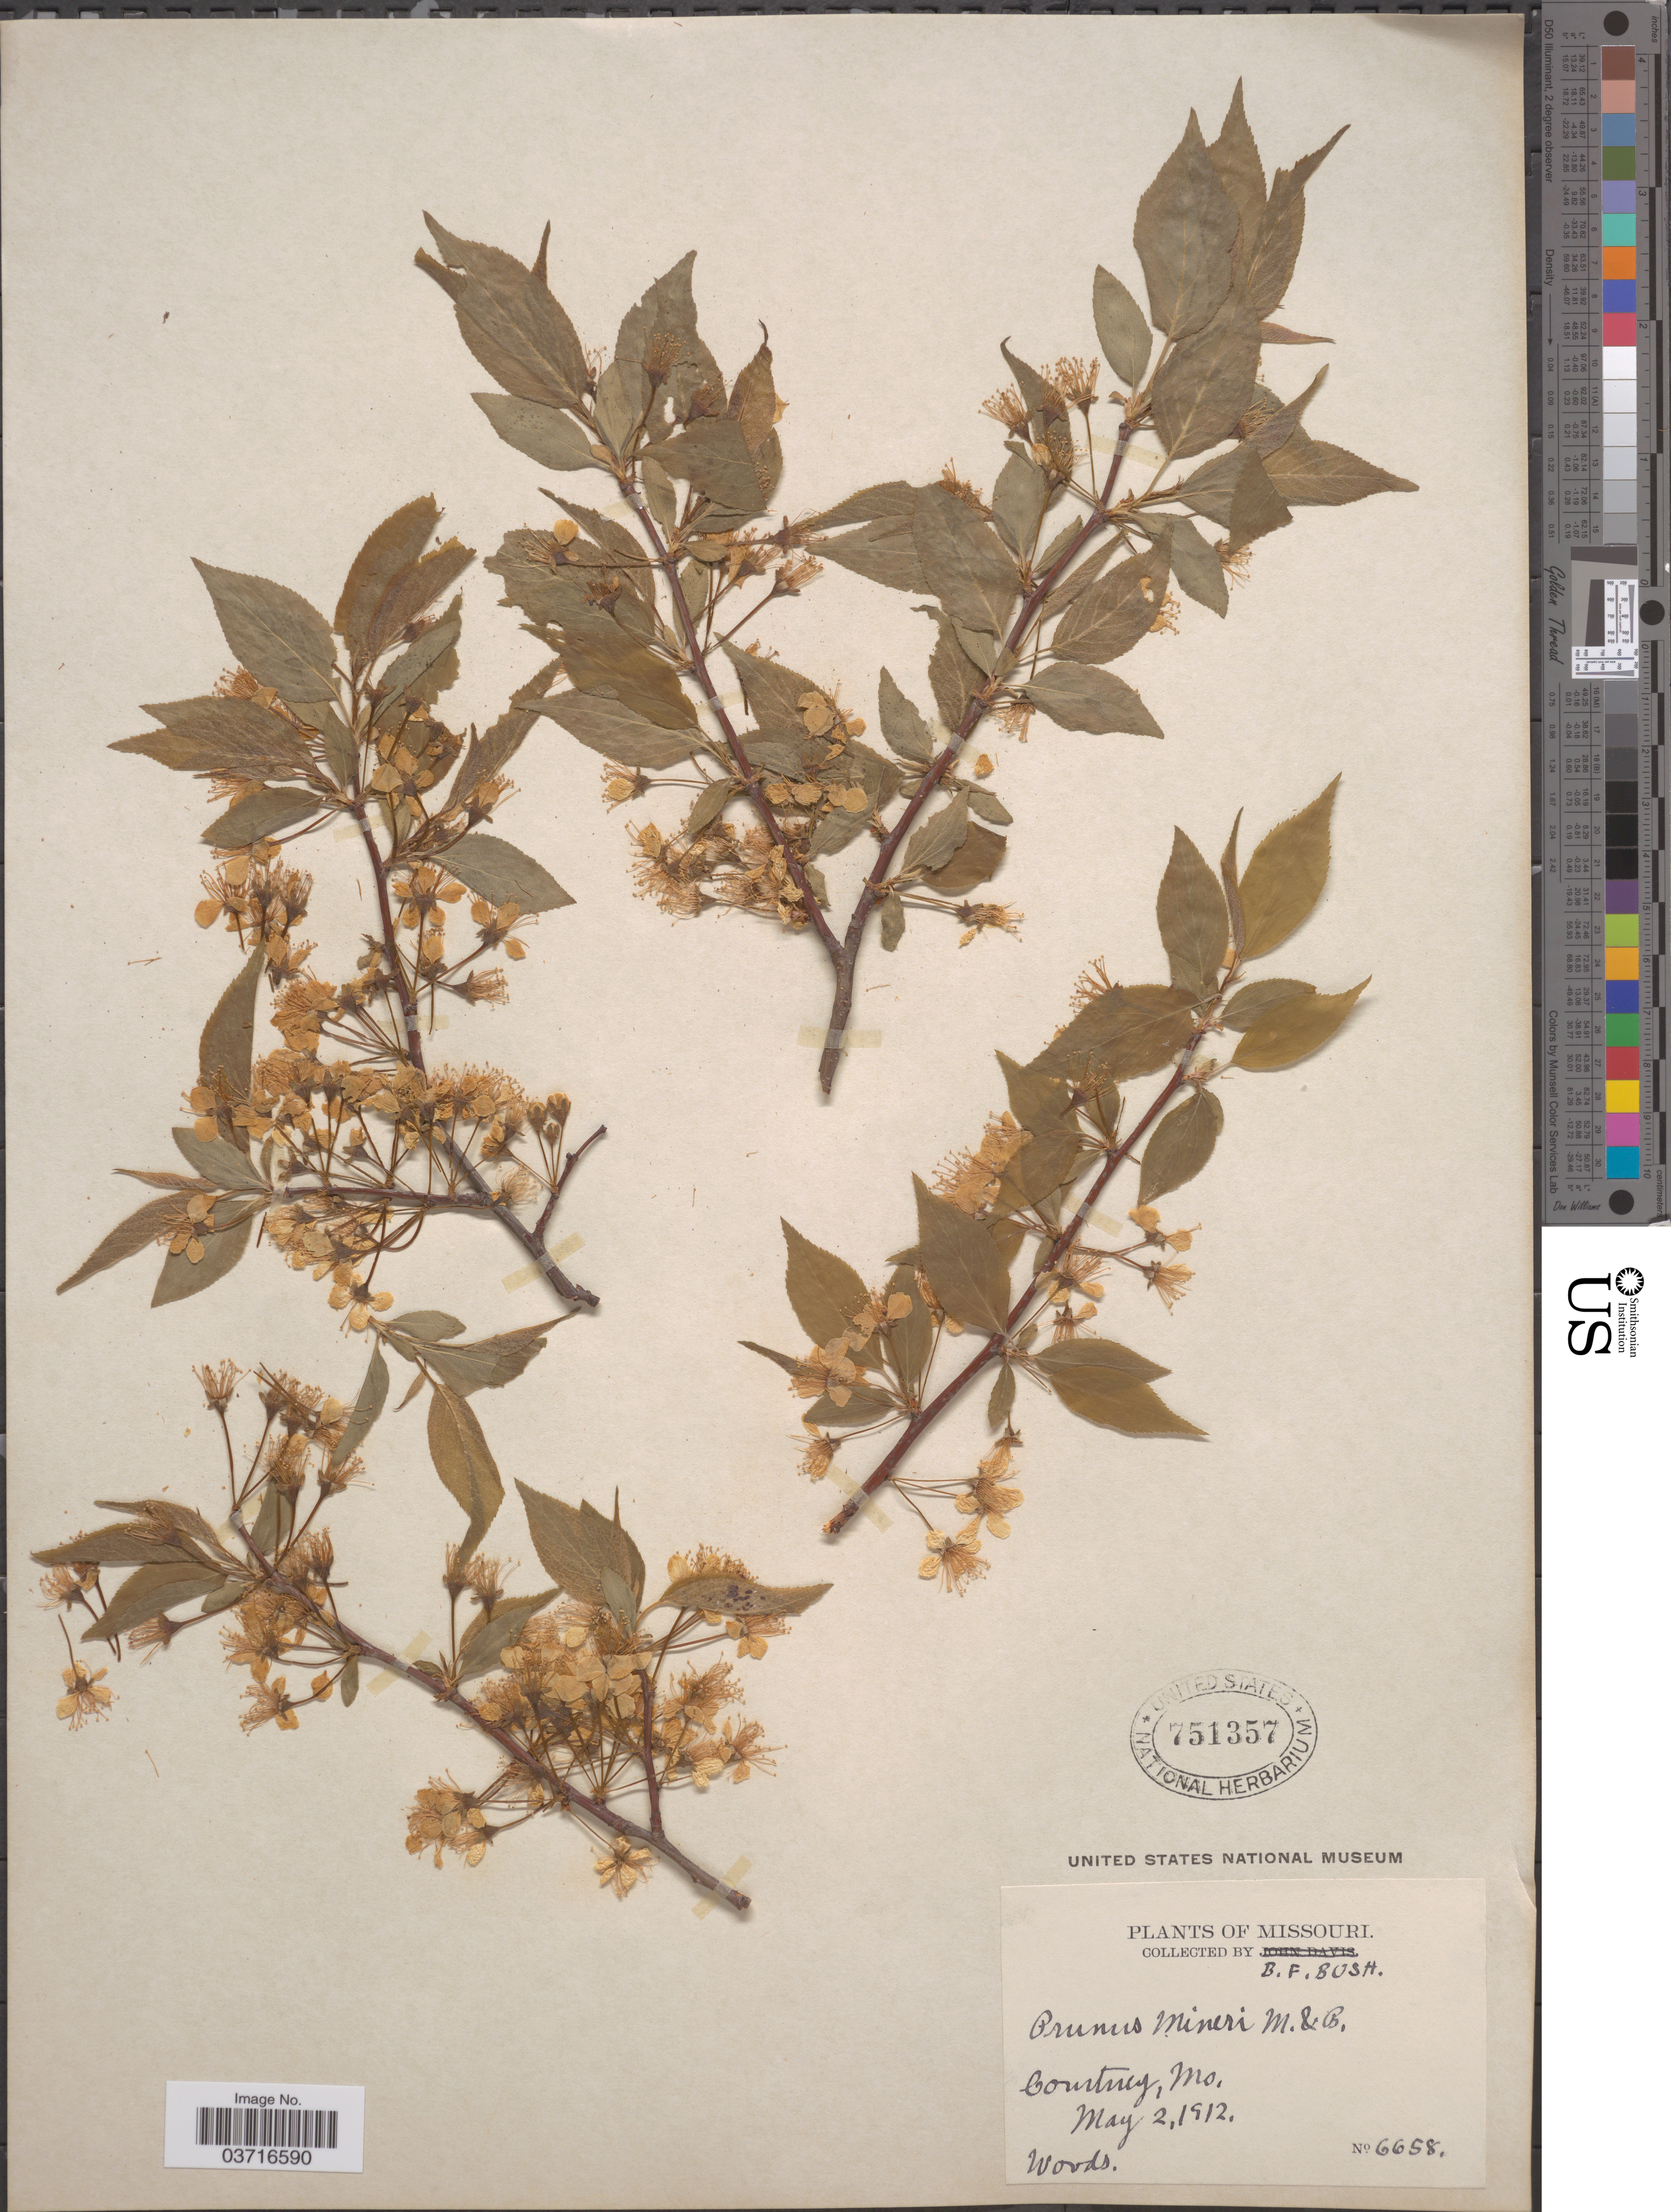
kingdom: Plantae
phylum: Tracheophyta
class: Magnoliopsida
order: Rosales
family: Rosaceae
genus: Prunus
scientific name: Prunus sp.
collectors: B. F. Bush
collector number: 6658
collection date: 1912-05-02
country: United States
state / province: Missouri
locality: Courtney.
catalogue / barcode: US 751357